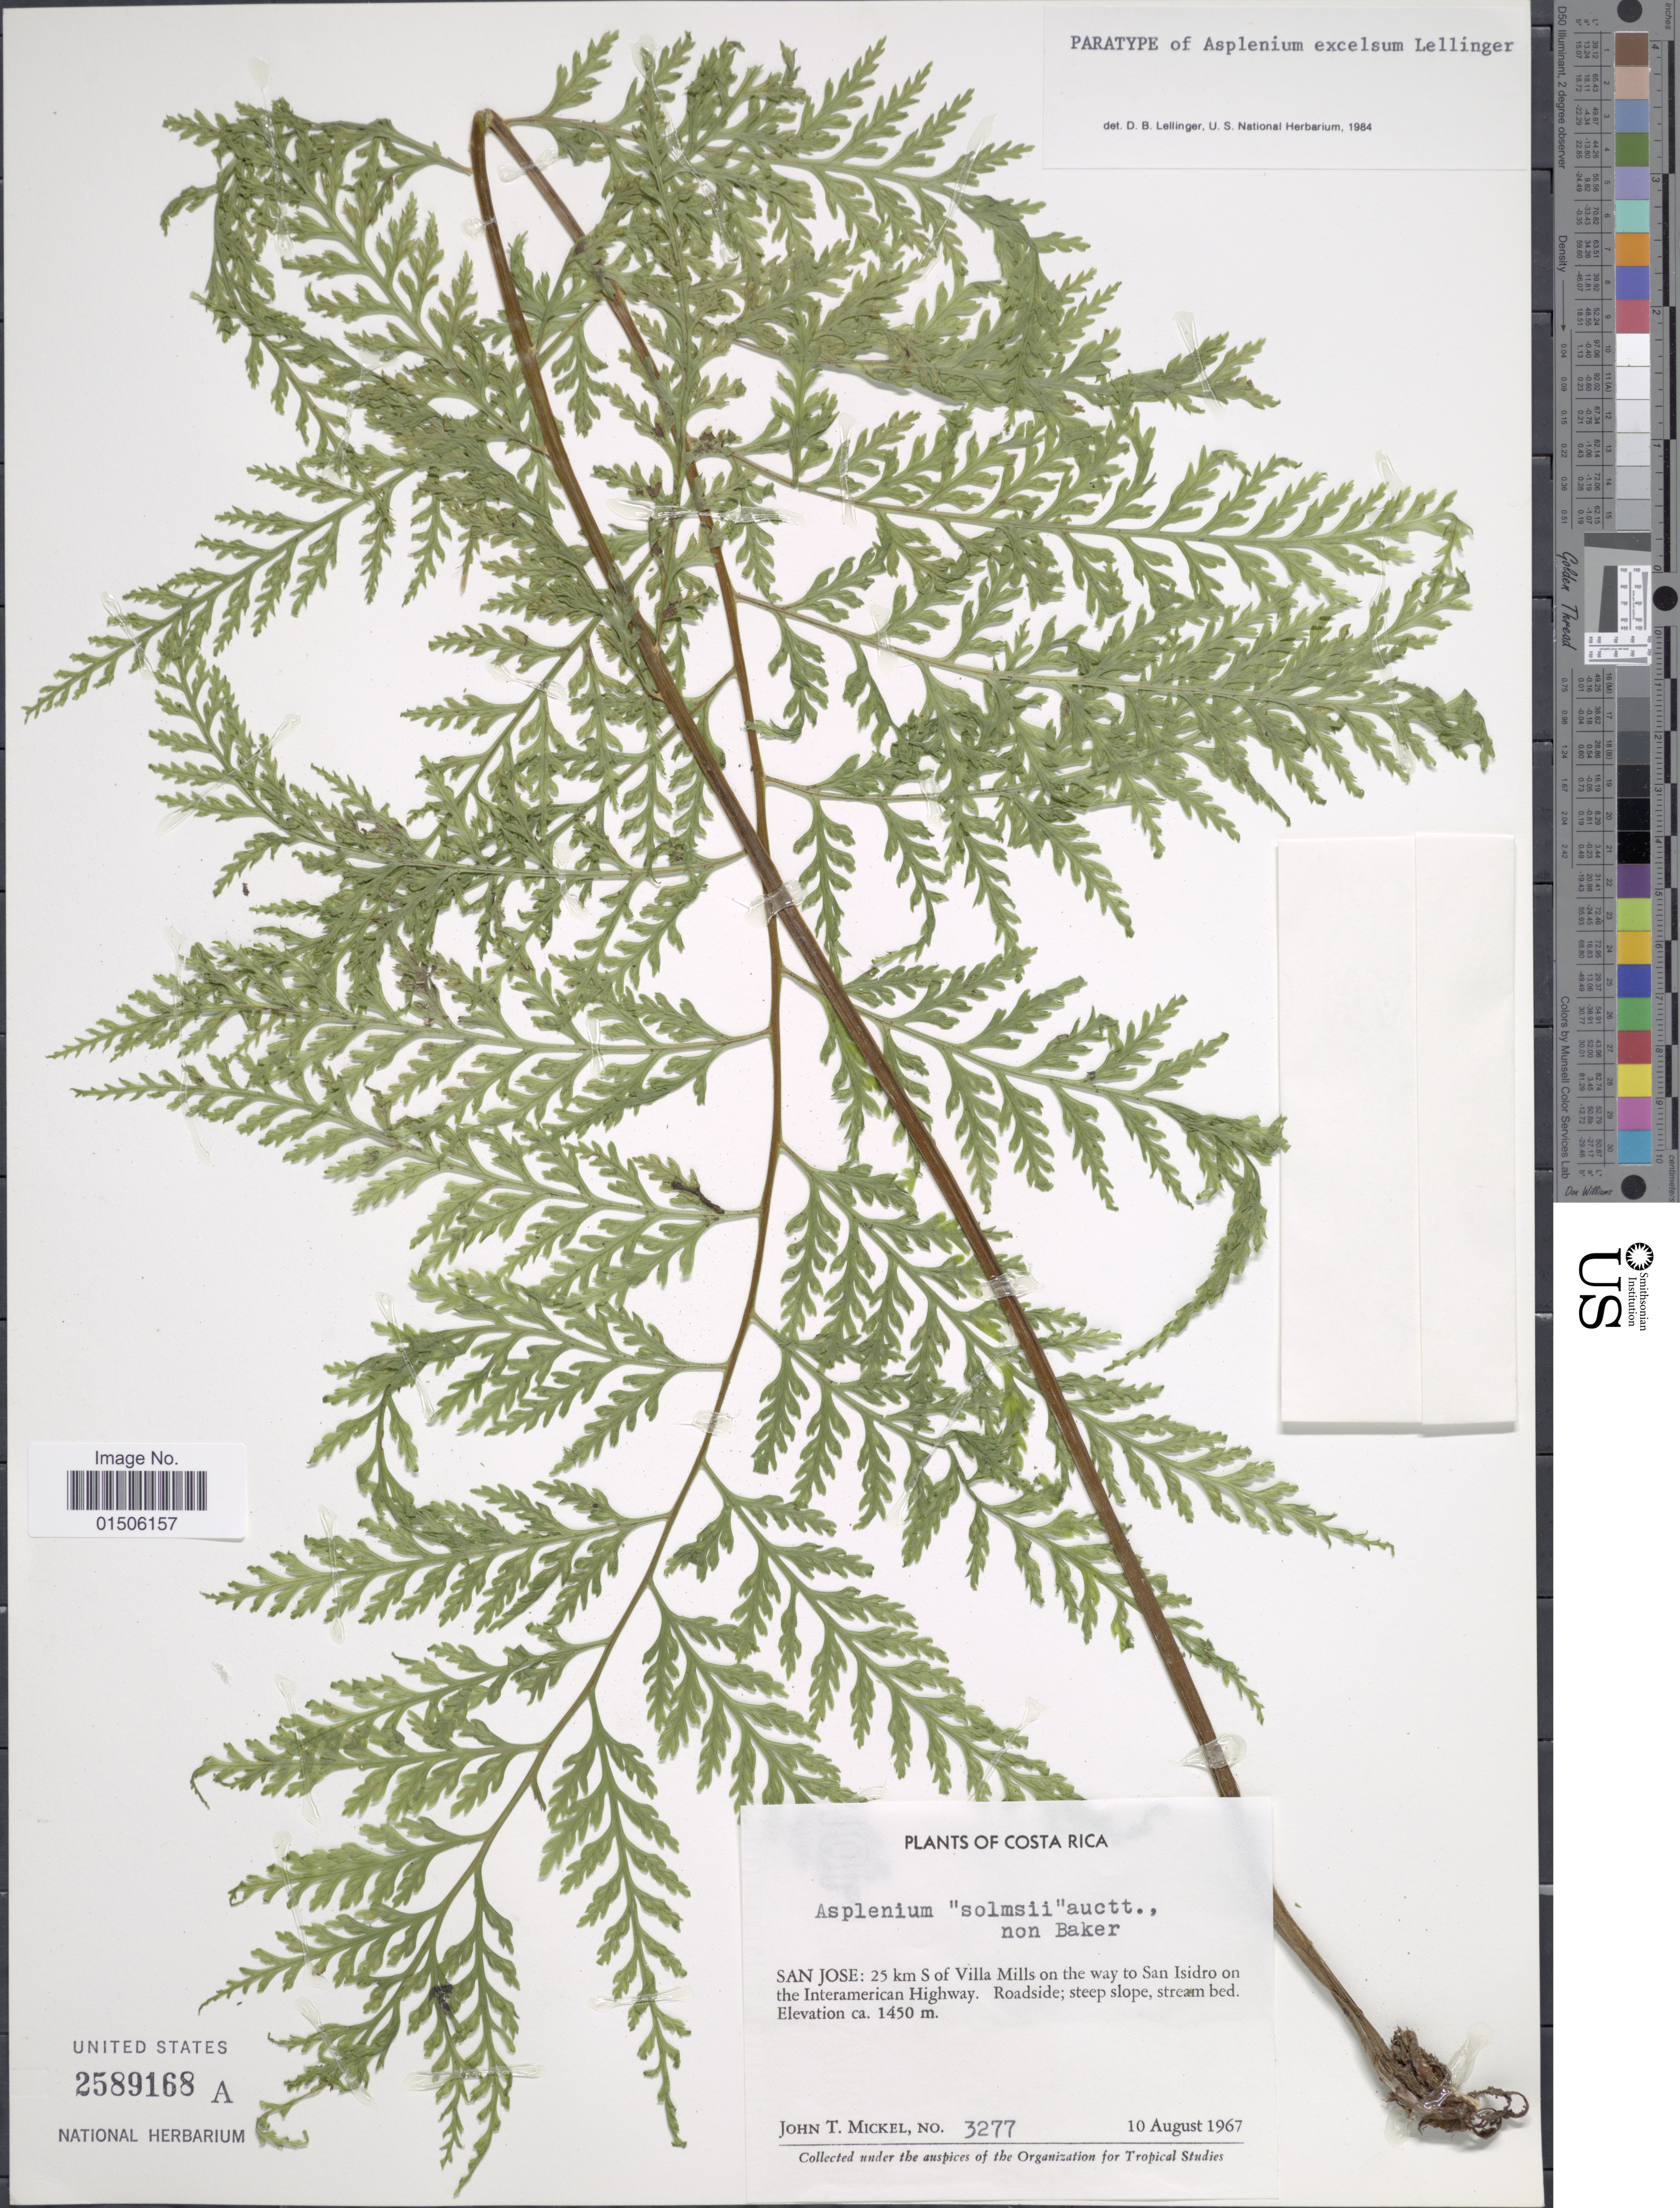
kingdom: Plantae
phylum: Tracheophyta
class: Polypodiopsida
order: Polypodiales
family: Aspleniaceae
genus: Asplenium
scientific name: Asplenium excelsum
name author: Lellinger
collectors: J. T. Mickel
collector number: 3277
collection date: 1967-08-10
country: Costa Rica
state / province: San José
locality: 25 km S. of Villa Mills on the way to San Isidro on the Interamerican Highway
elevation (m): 1450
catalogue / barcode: US 2589168A